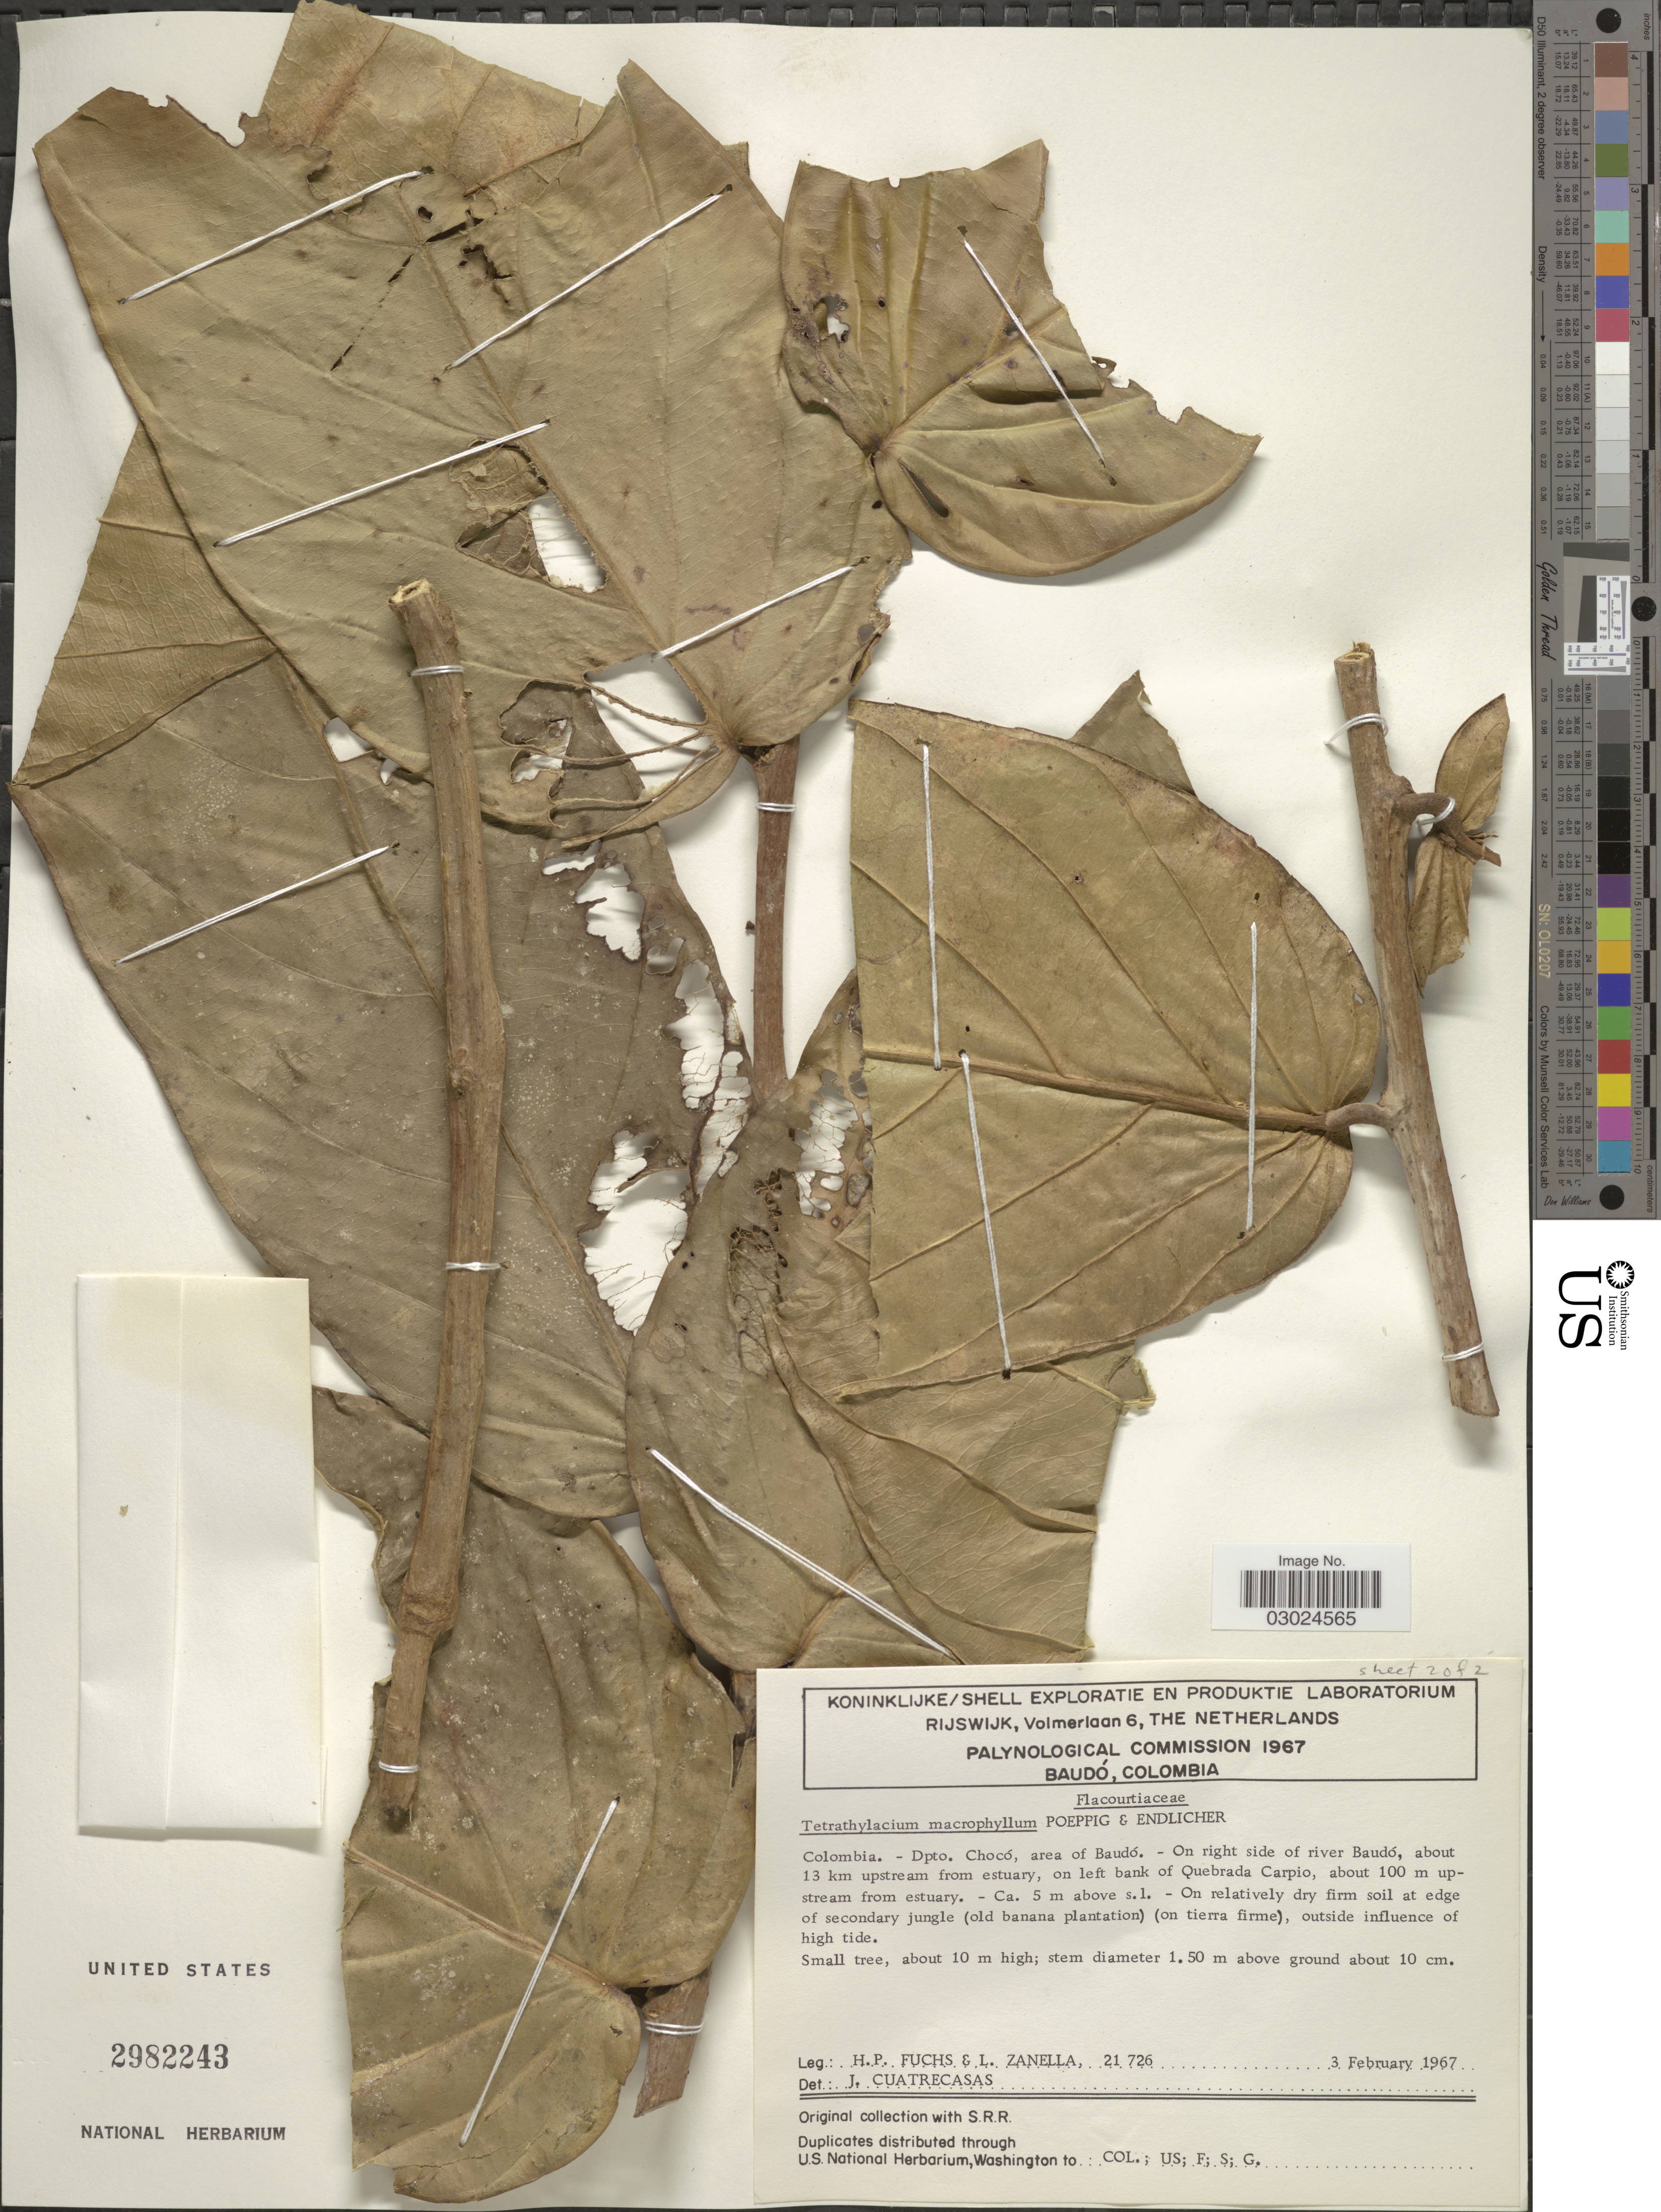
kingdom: Plantae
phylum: Tracheophyta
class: Magnoliopsida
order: Malpighiales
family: Salicaceae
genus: Tetrathylacium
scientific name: Tetrathylacium macrophyllum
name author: Poepp.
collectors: H. P. Fuchs & L. Zanella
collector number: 21726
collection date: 1967-02-03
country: Colombia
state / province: Chocó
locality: Dpto. Chocó, area of Baudó. - On right side of river Baudó, about 13 km upstream from estuary, on left bank of Quebrada Carpio, about 100 m upstream from estuary.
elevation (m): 5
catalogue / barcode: US 2982243